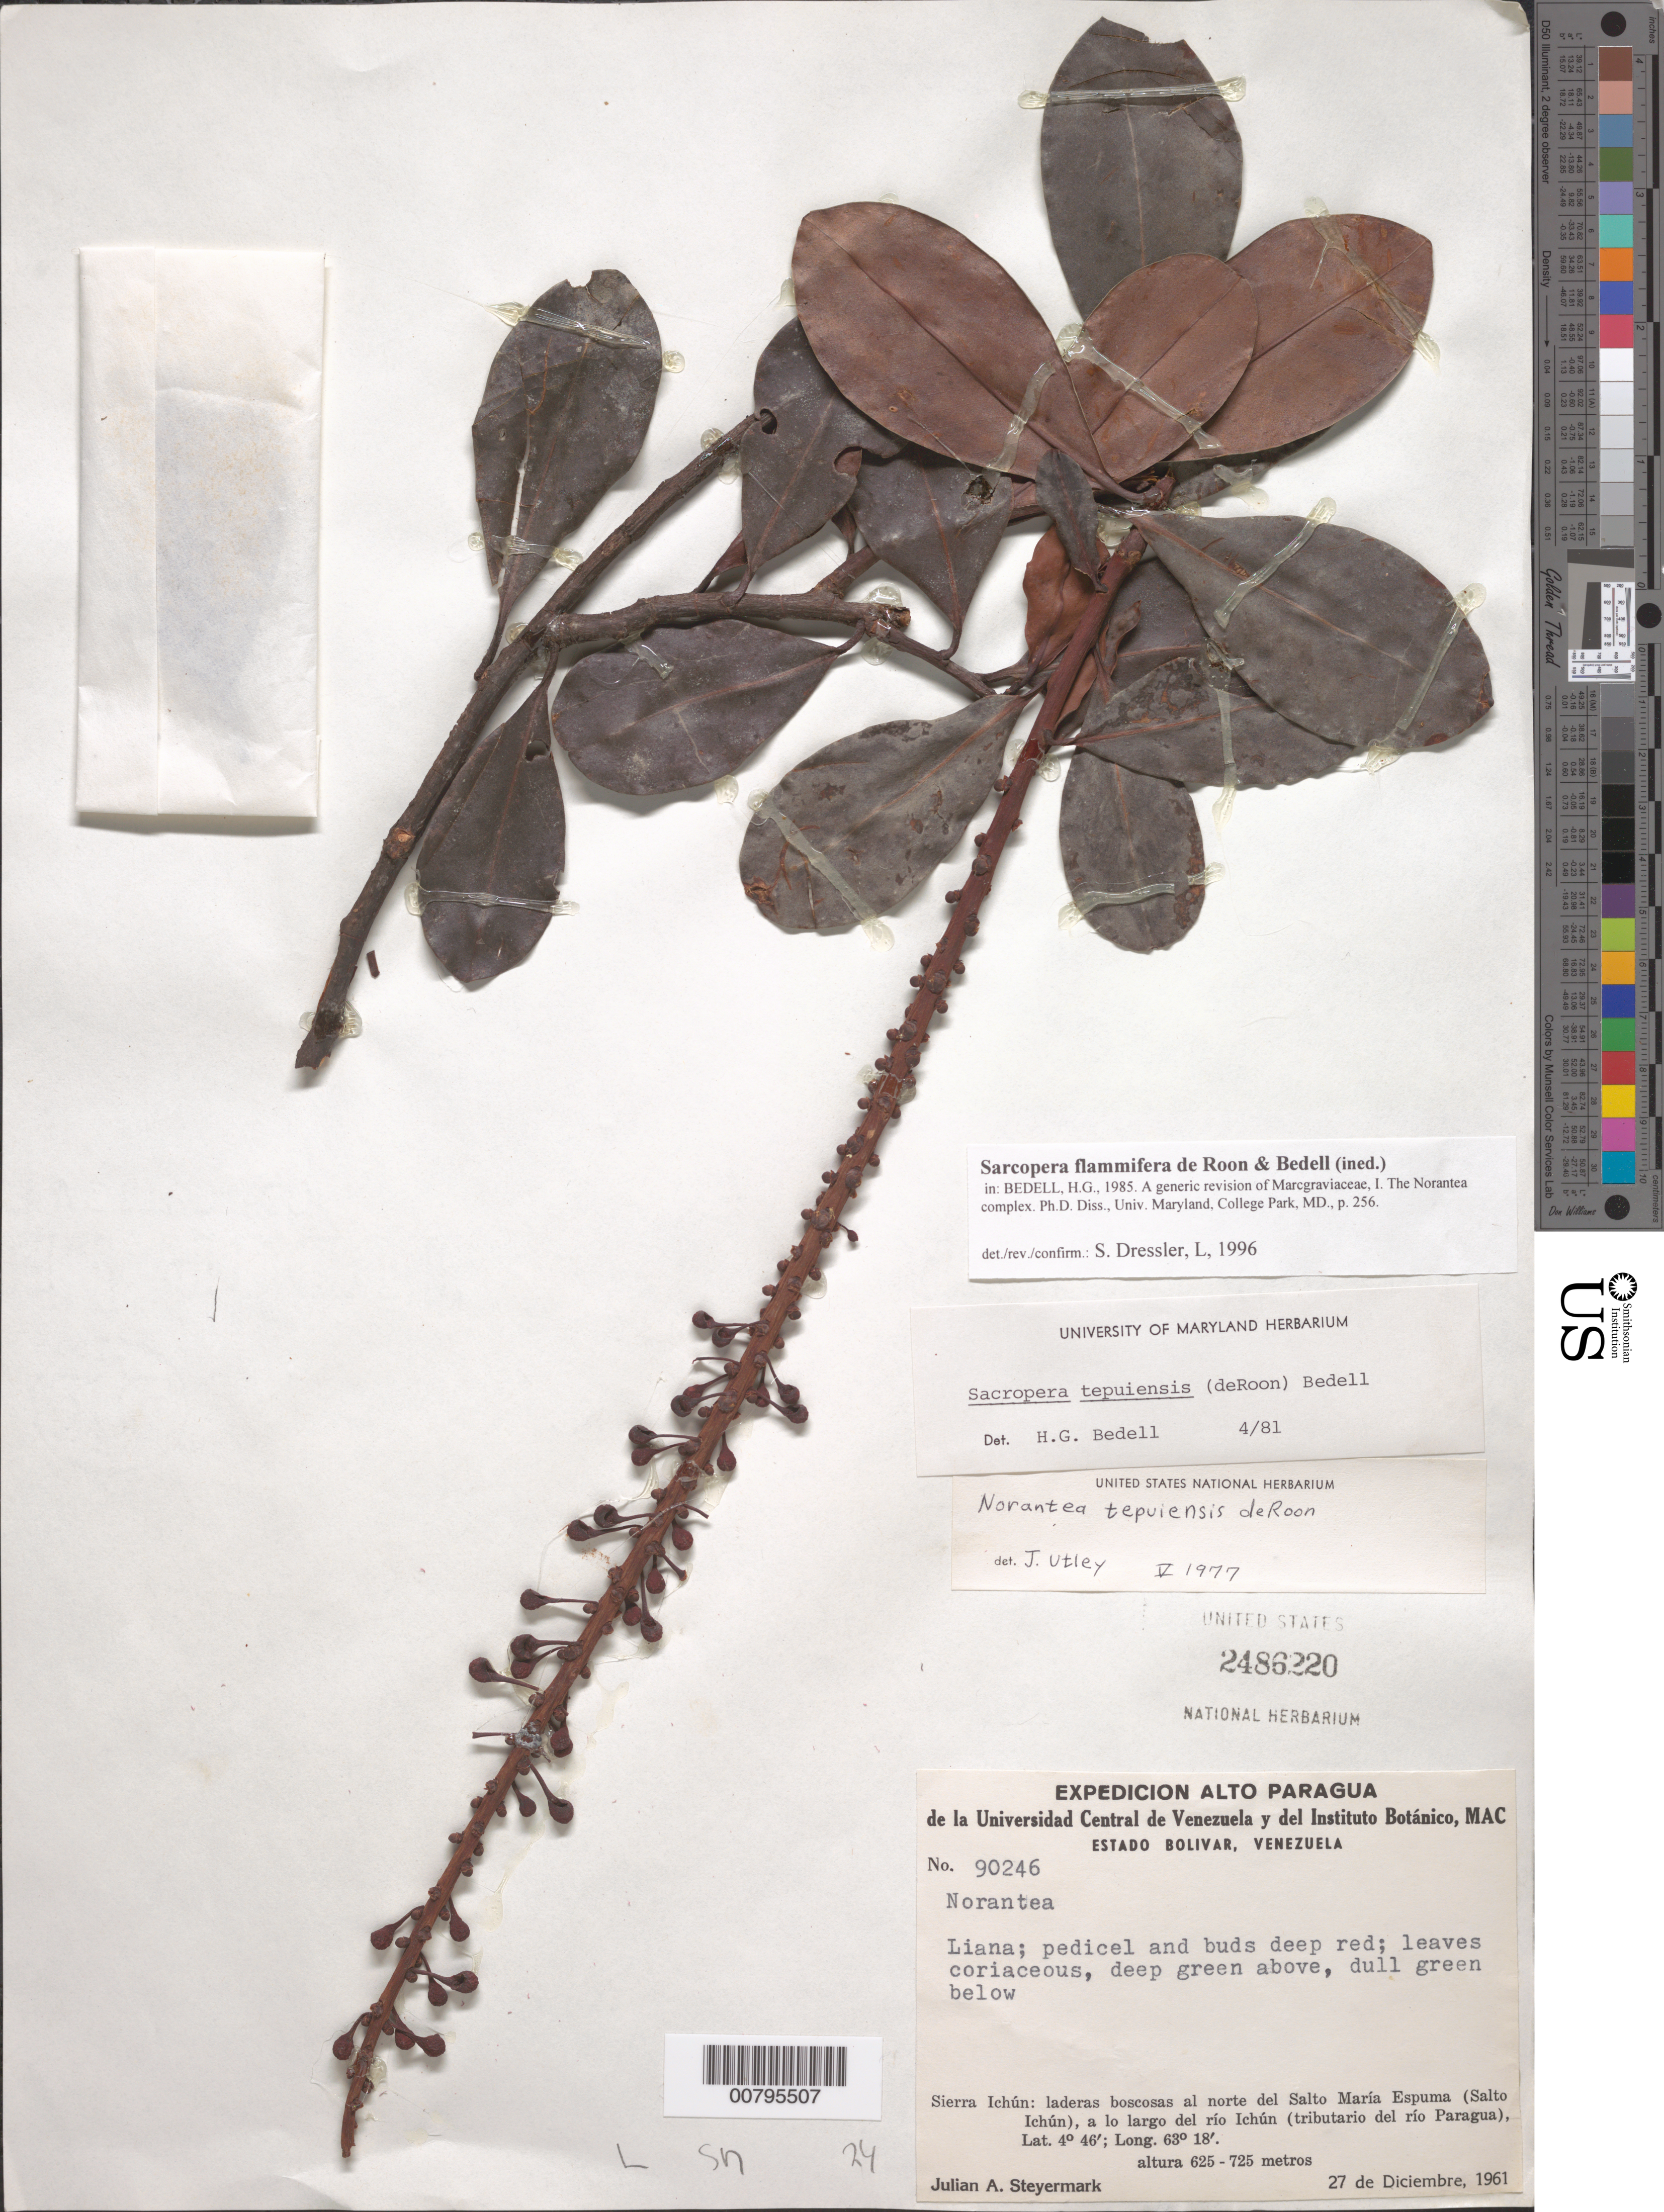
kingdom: Plantae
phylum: Tracheophyta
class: Magnoliopsida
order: Ericales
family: Marcgraviaceae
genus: Sarcopera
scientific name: Sarcopera flammifera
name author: de Roon & Bedell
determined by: Dressler, S., (FR), Forschungsinstitut Und Naturmuseum Senckenberg (GERMANY)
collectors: J. Steyermark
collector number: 90246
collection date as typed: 27-Dec-61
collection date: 1961-12-27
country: Venezuela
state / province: Bolívar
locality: Sierra Ichún, N del Salto María Espuma (Salto Ichún) del Río Ichún (tributary of río Paragua)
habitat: Laderas boscosas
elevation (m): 625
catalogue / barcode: US 2486220